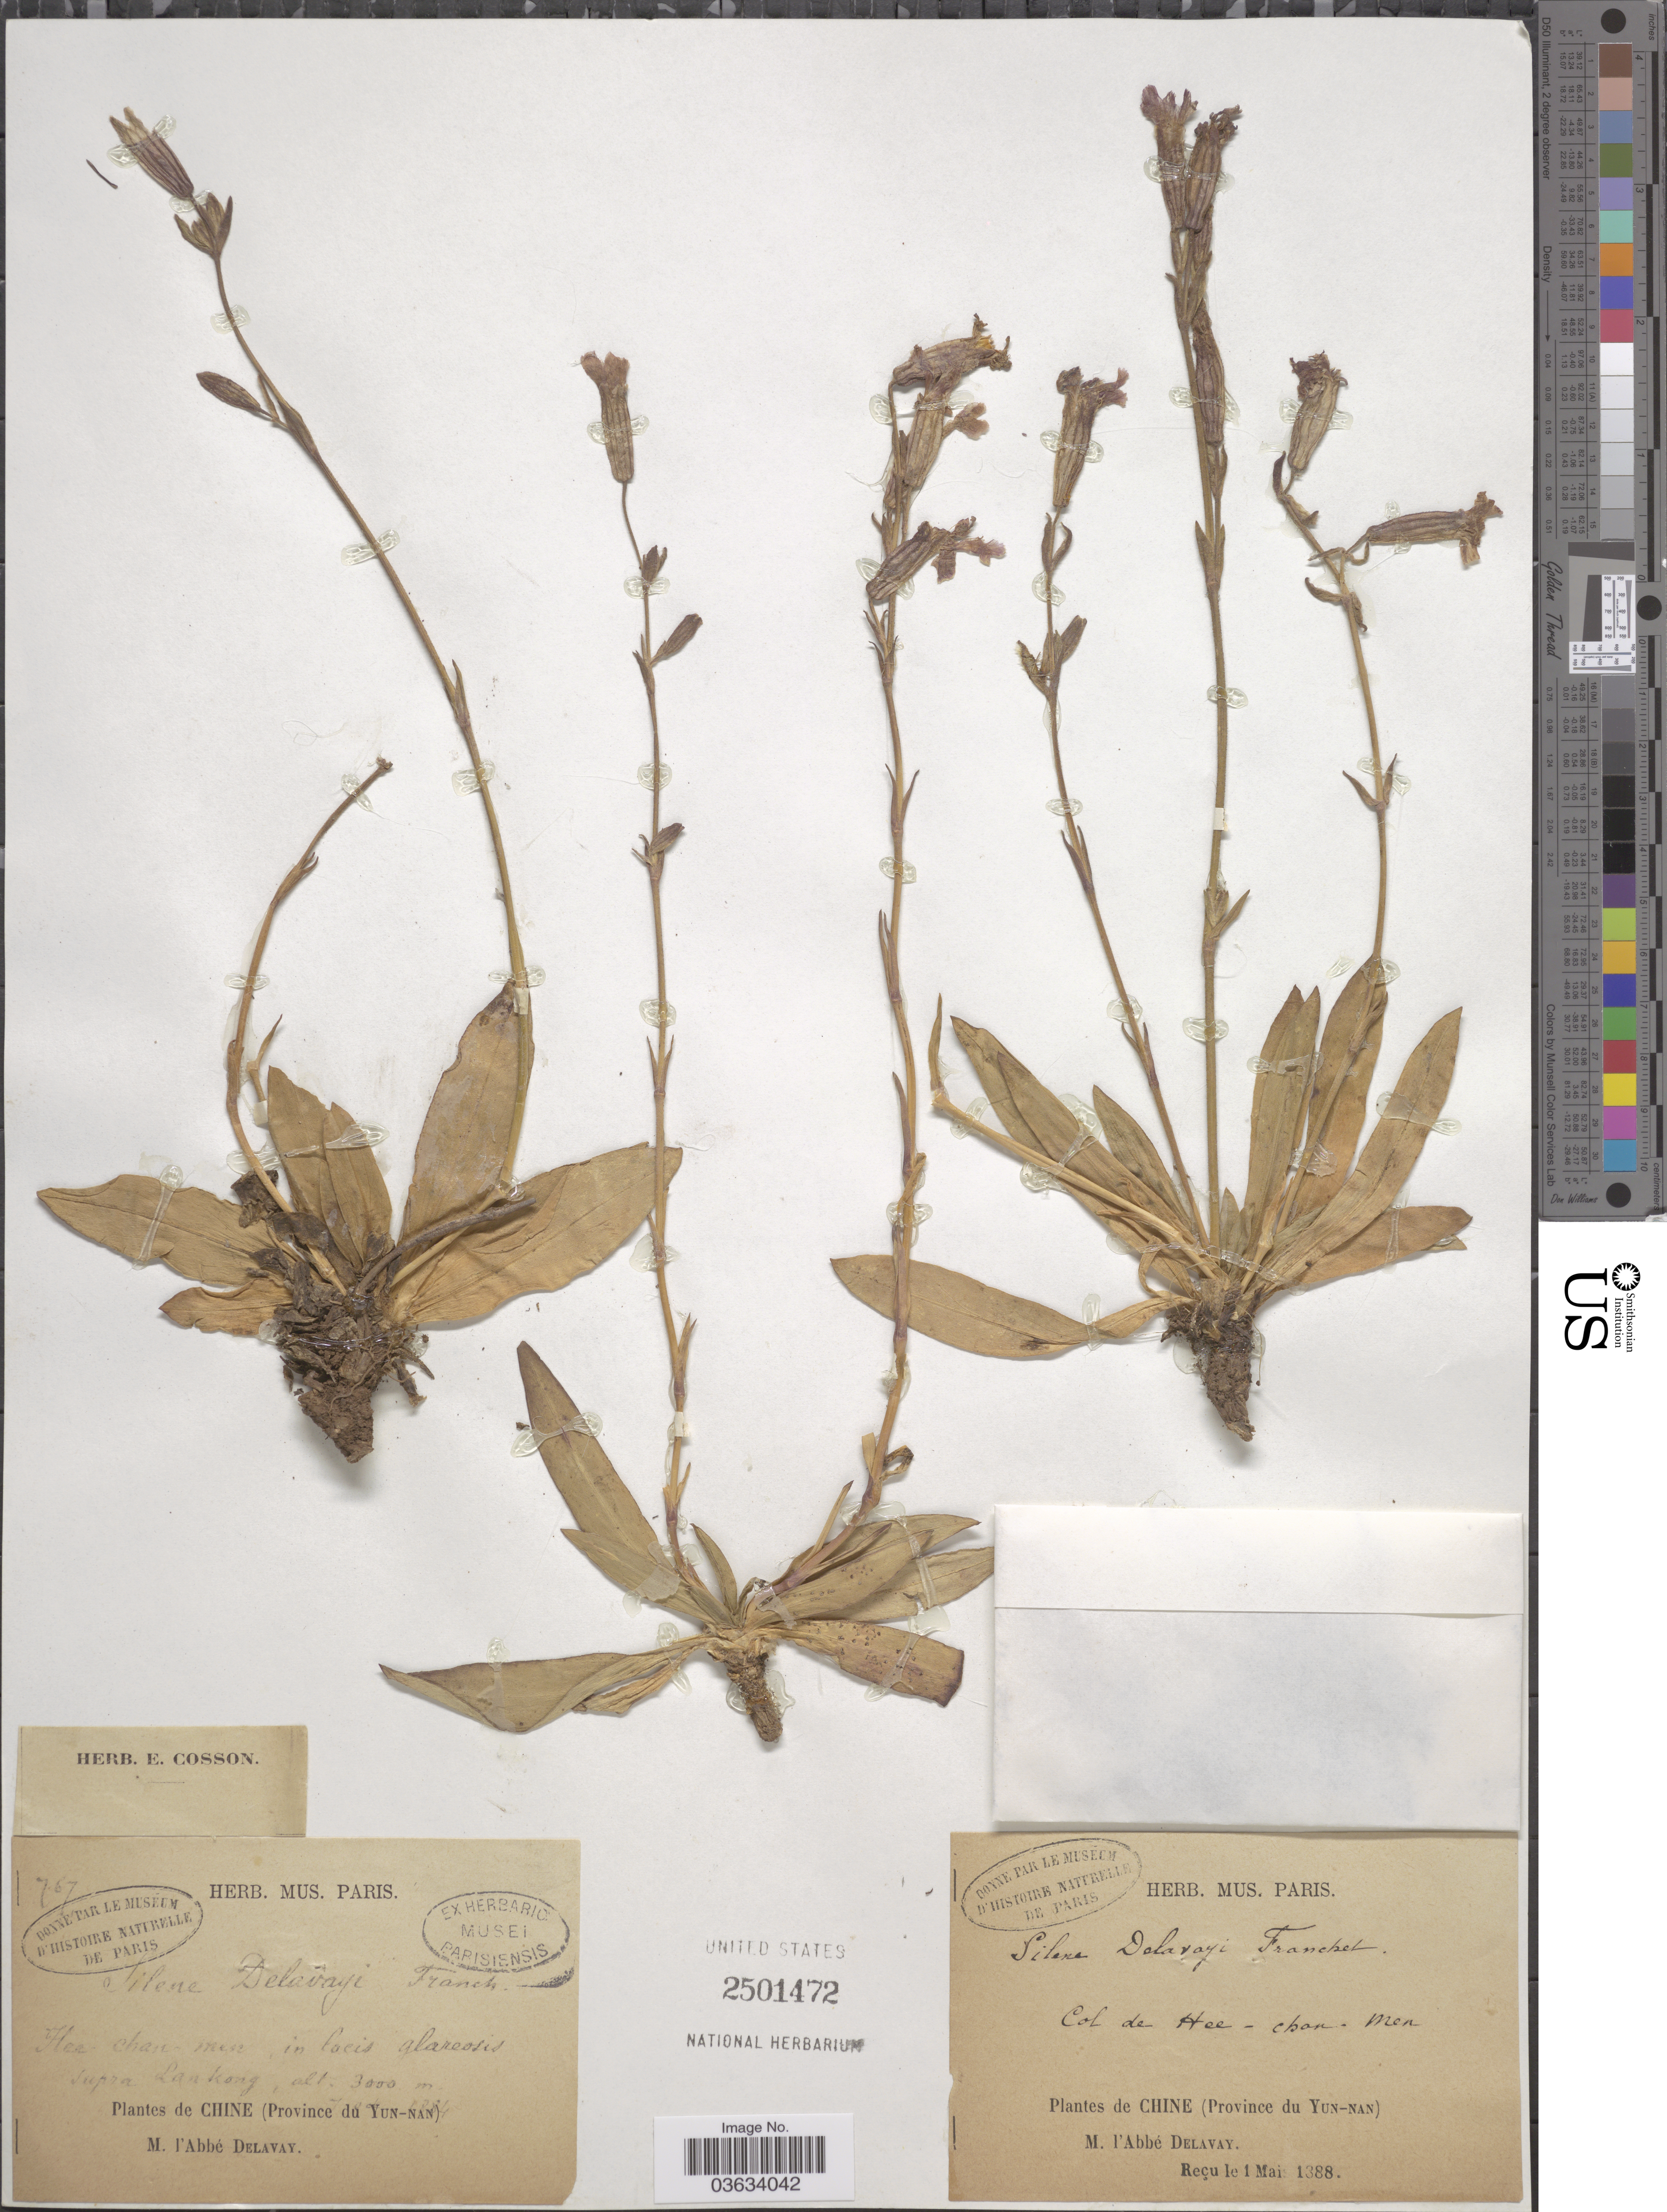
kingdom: Plantae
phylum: Tracheophyta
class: Magnoliopsida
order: Caryophyllales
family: Caryophyllaceae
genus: Silene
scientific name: Silene delavayi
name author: Franch.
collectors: P. Delavay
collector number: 767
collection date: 1884-04-07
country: China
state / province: Yunnan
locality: Col de Hee-chan-Men [interpreted]. Supra Lankong.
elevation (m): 3000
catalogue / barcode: US 2501472